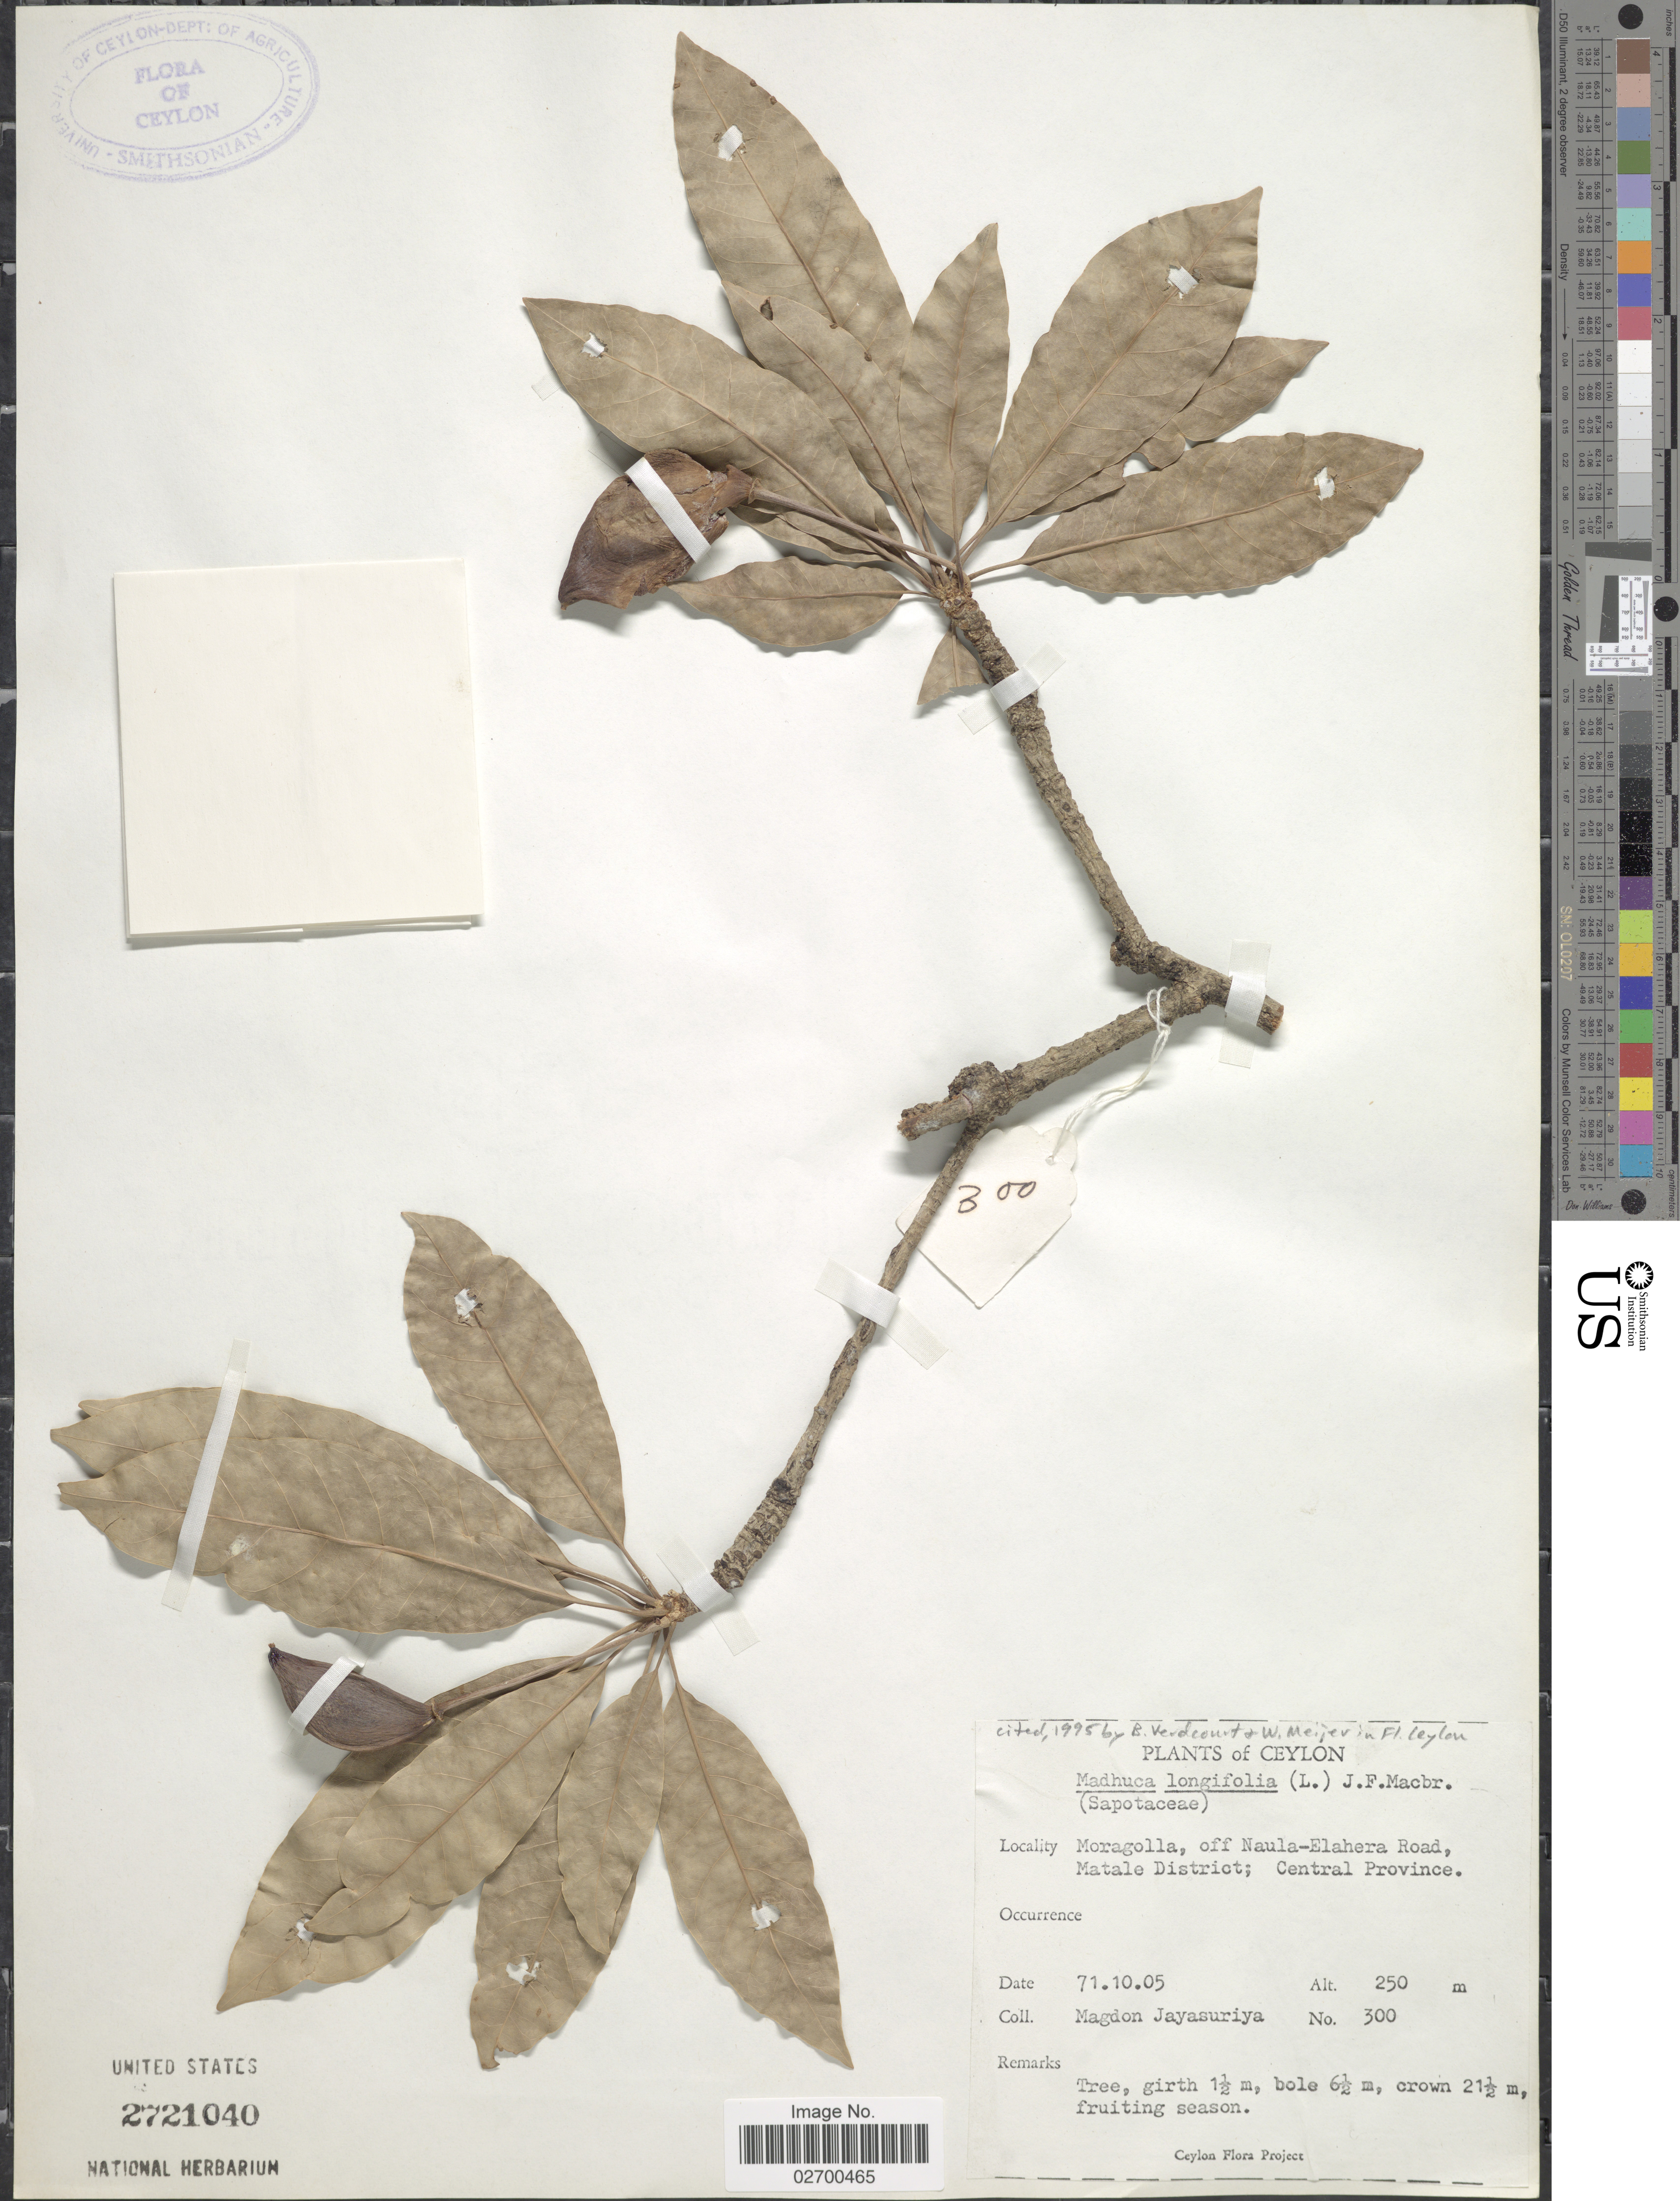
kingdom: Plantae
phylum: Tracheophyta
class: Magnoliopsida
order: Ericales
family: Sapotaceae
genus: Madhuca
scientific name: Madhuca longifolia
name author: (J. Koenig ex L.) J.F. Macbr.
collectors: A. H. Jayasuriya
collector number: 300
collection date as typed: Transcribed d/m/y: 5/10/71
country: Sri Lanka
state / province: Central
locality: Ceylon. Moragolla, off Naula-Elahera Road, Matale District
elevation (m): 250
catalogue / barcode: US 2721040